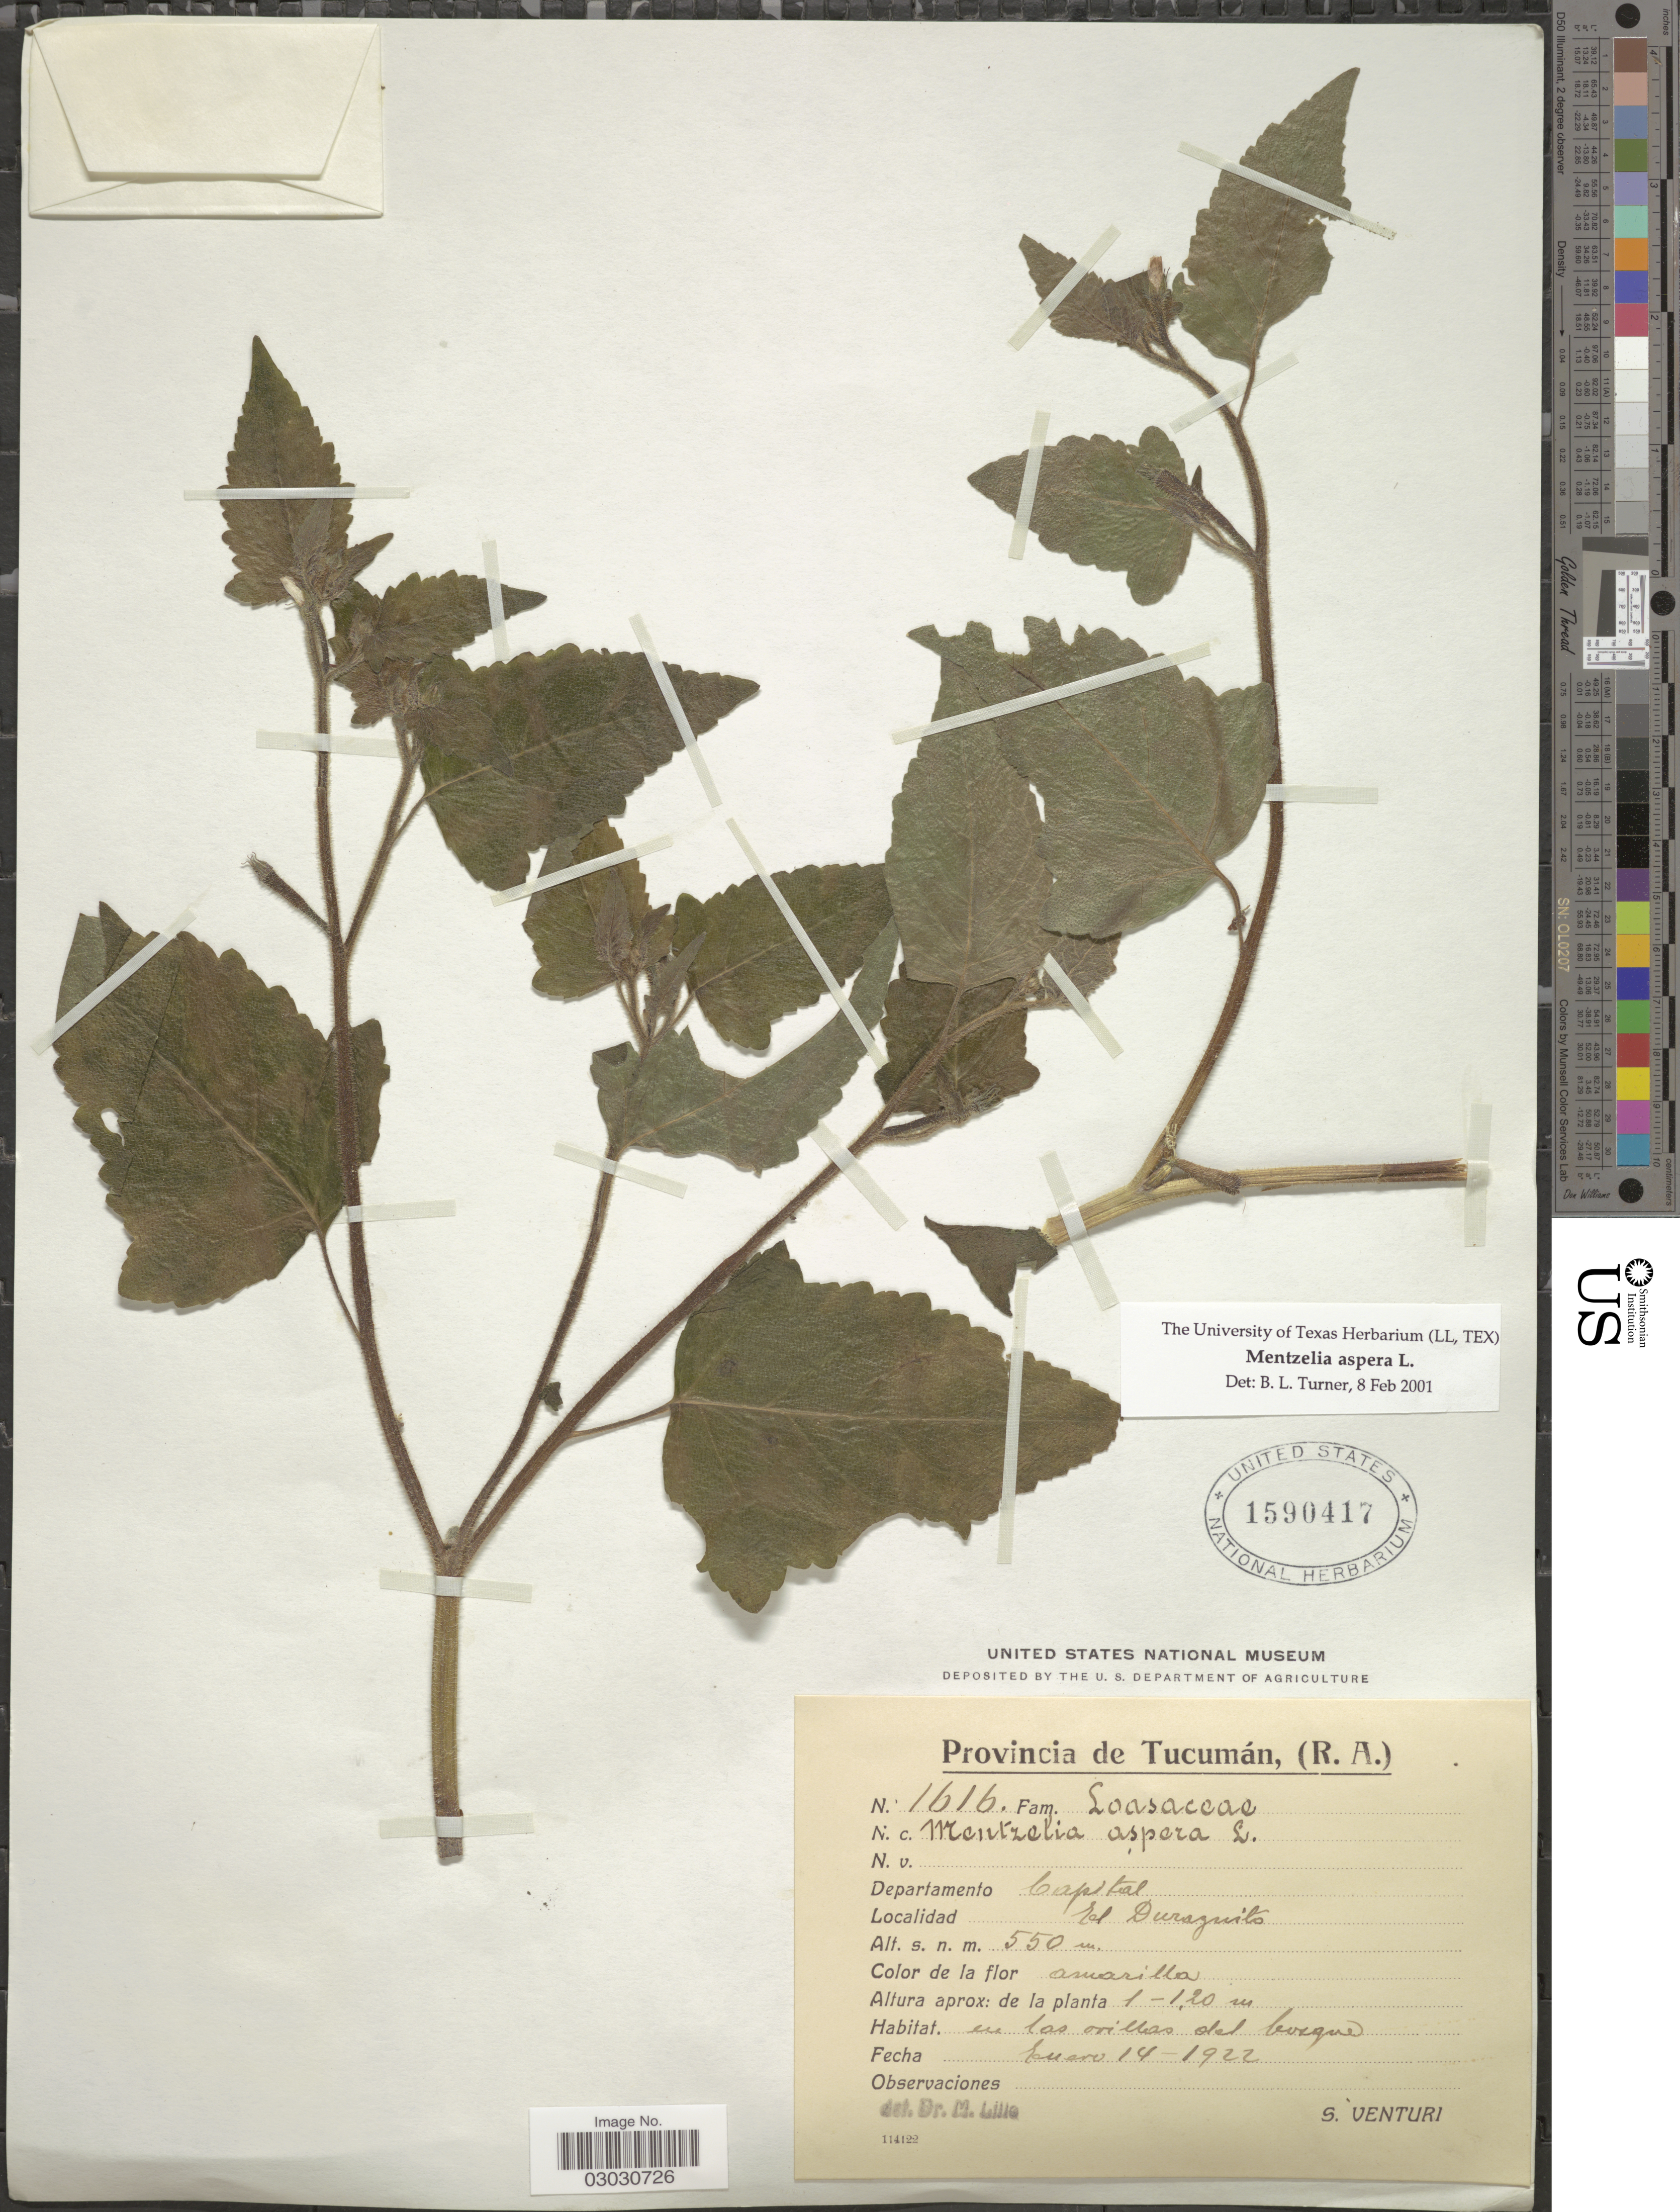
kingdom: Plantae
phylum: Tracheophyta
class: Magnoliopsida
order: Cornales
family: Loasaceae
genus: Mentzelia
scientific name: Mentzelia aspera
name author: L.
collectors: S. Venturi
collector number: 1616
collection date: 1922-01-14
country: Argentina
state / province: Tucuman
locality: Tucumán, (R. A.). Departamento Capital. El Duraznito.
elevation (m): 550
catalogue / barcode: US 1590417